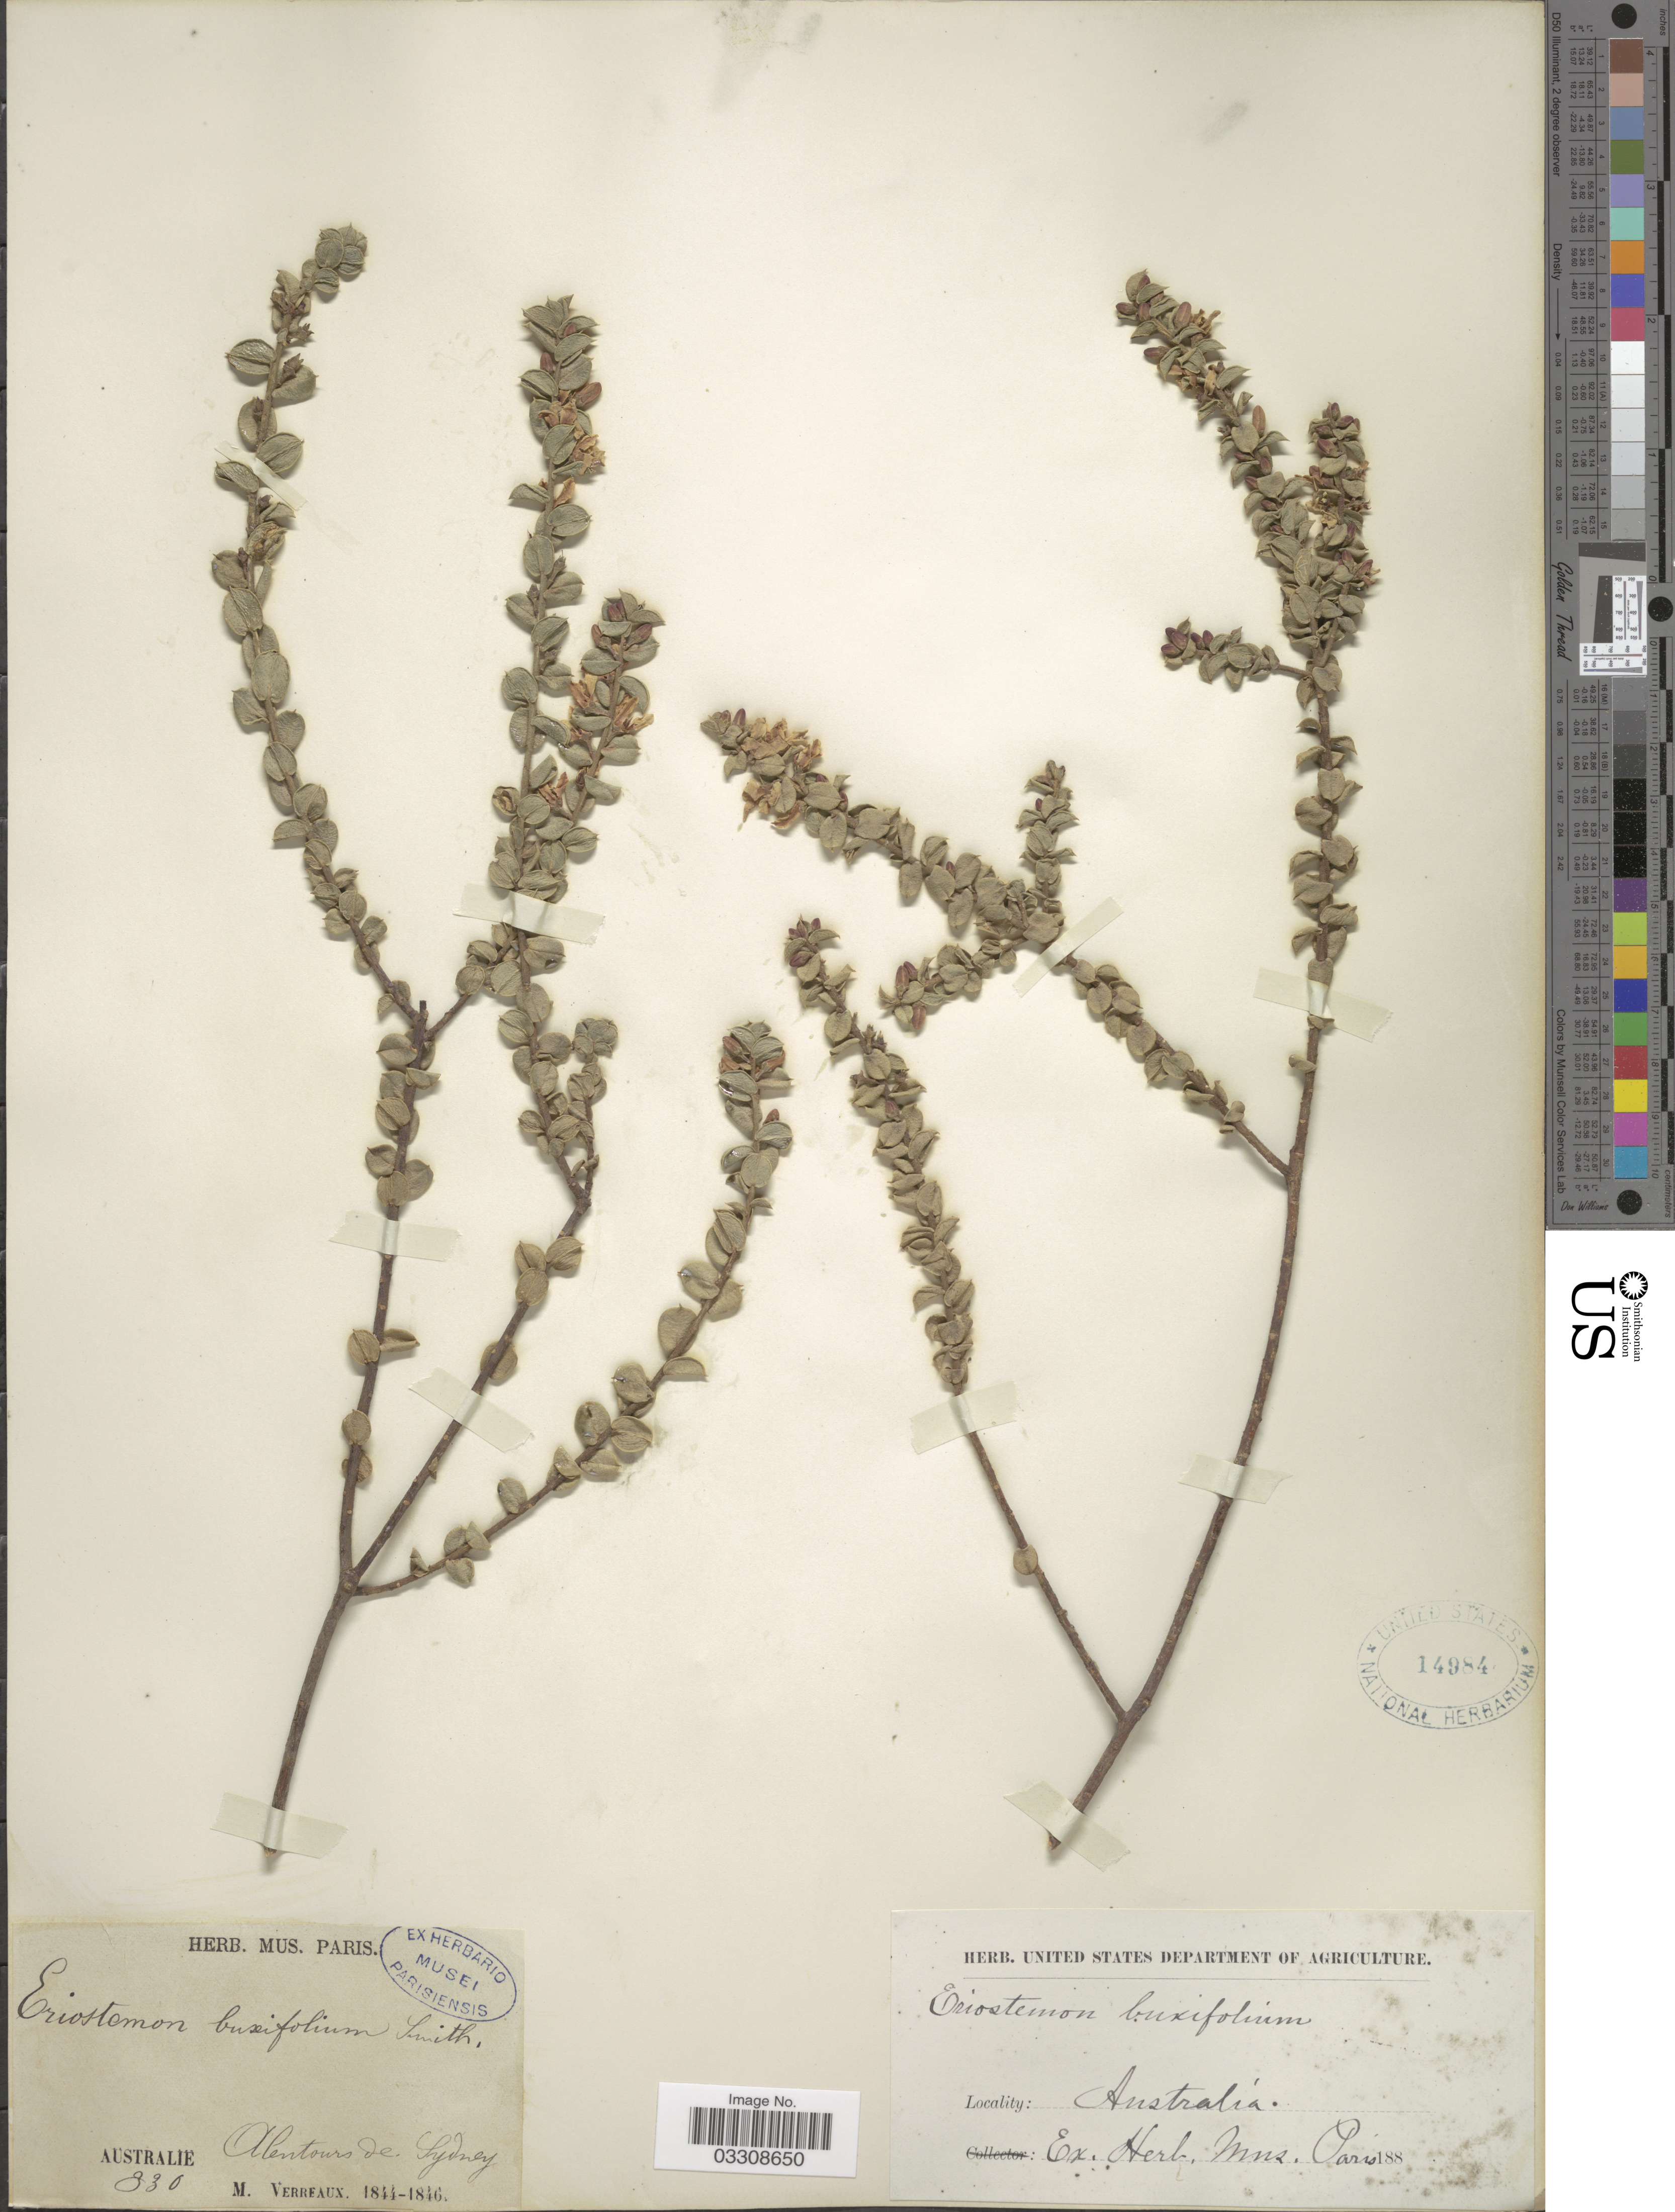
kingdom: Plantae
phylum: Tracheophyta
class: Magnoliopsida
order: Sapindales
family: Rutaceae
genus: Eriostemon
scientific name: Eriostemon buxifolius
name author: Sm.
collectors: M. Verreaux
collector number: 330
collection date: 1844/1846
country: Australia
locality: Alentours de Sydney.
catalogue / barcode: US 14984